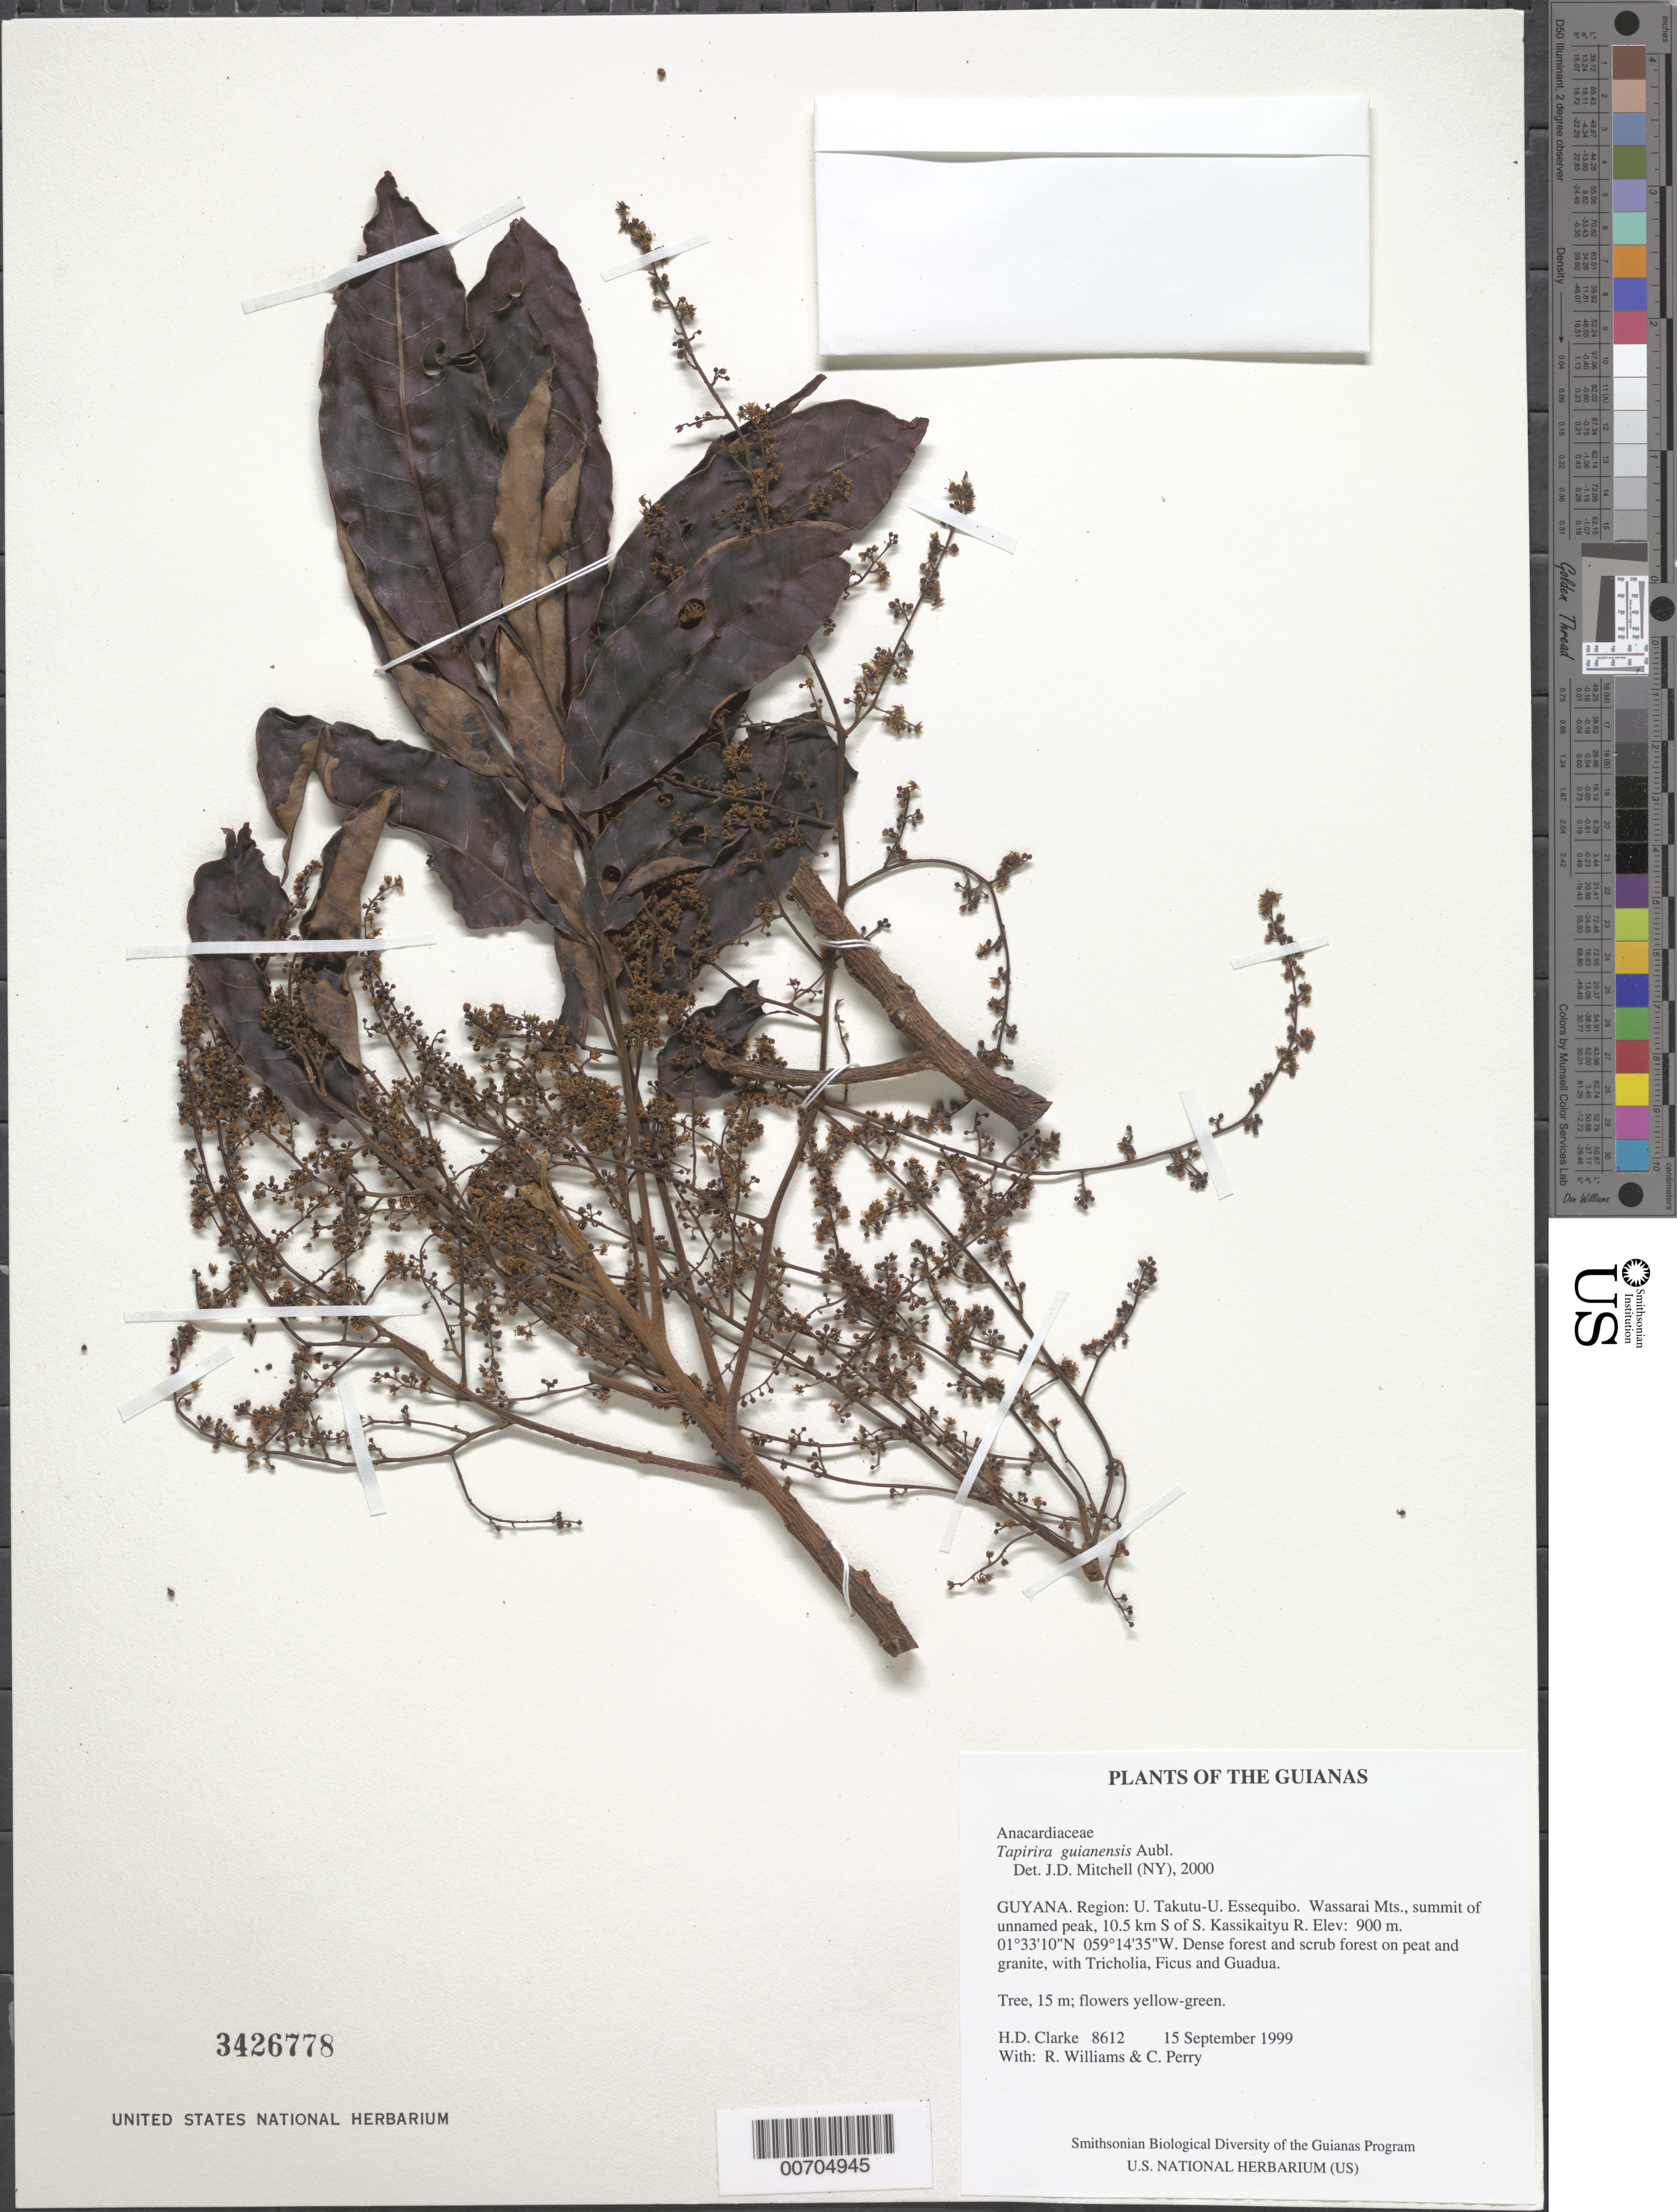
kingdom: Plantae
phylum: Tracheophyta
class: Magnoliopsida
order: Sapindales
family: Anacardiaceae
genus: Tapirira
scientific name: Tapirira guianensis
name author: Aubl.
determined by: Mitchell, John D.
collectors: H. D. Clarke, R. Williams & C. Perry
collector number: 8612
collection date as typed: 15 September 1999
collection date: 1999-09-15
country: Guyana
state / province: U. Takutu-U. Essequibo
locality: Wassarai Mts., summit of unnamed peak, 10.5 km S of S. Kassikaityu R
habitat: Dense forest and scrub forest on peat and granite, with Tricholia, Ficus and Guadua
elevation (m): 900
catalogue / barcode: US 3426778